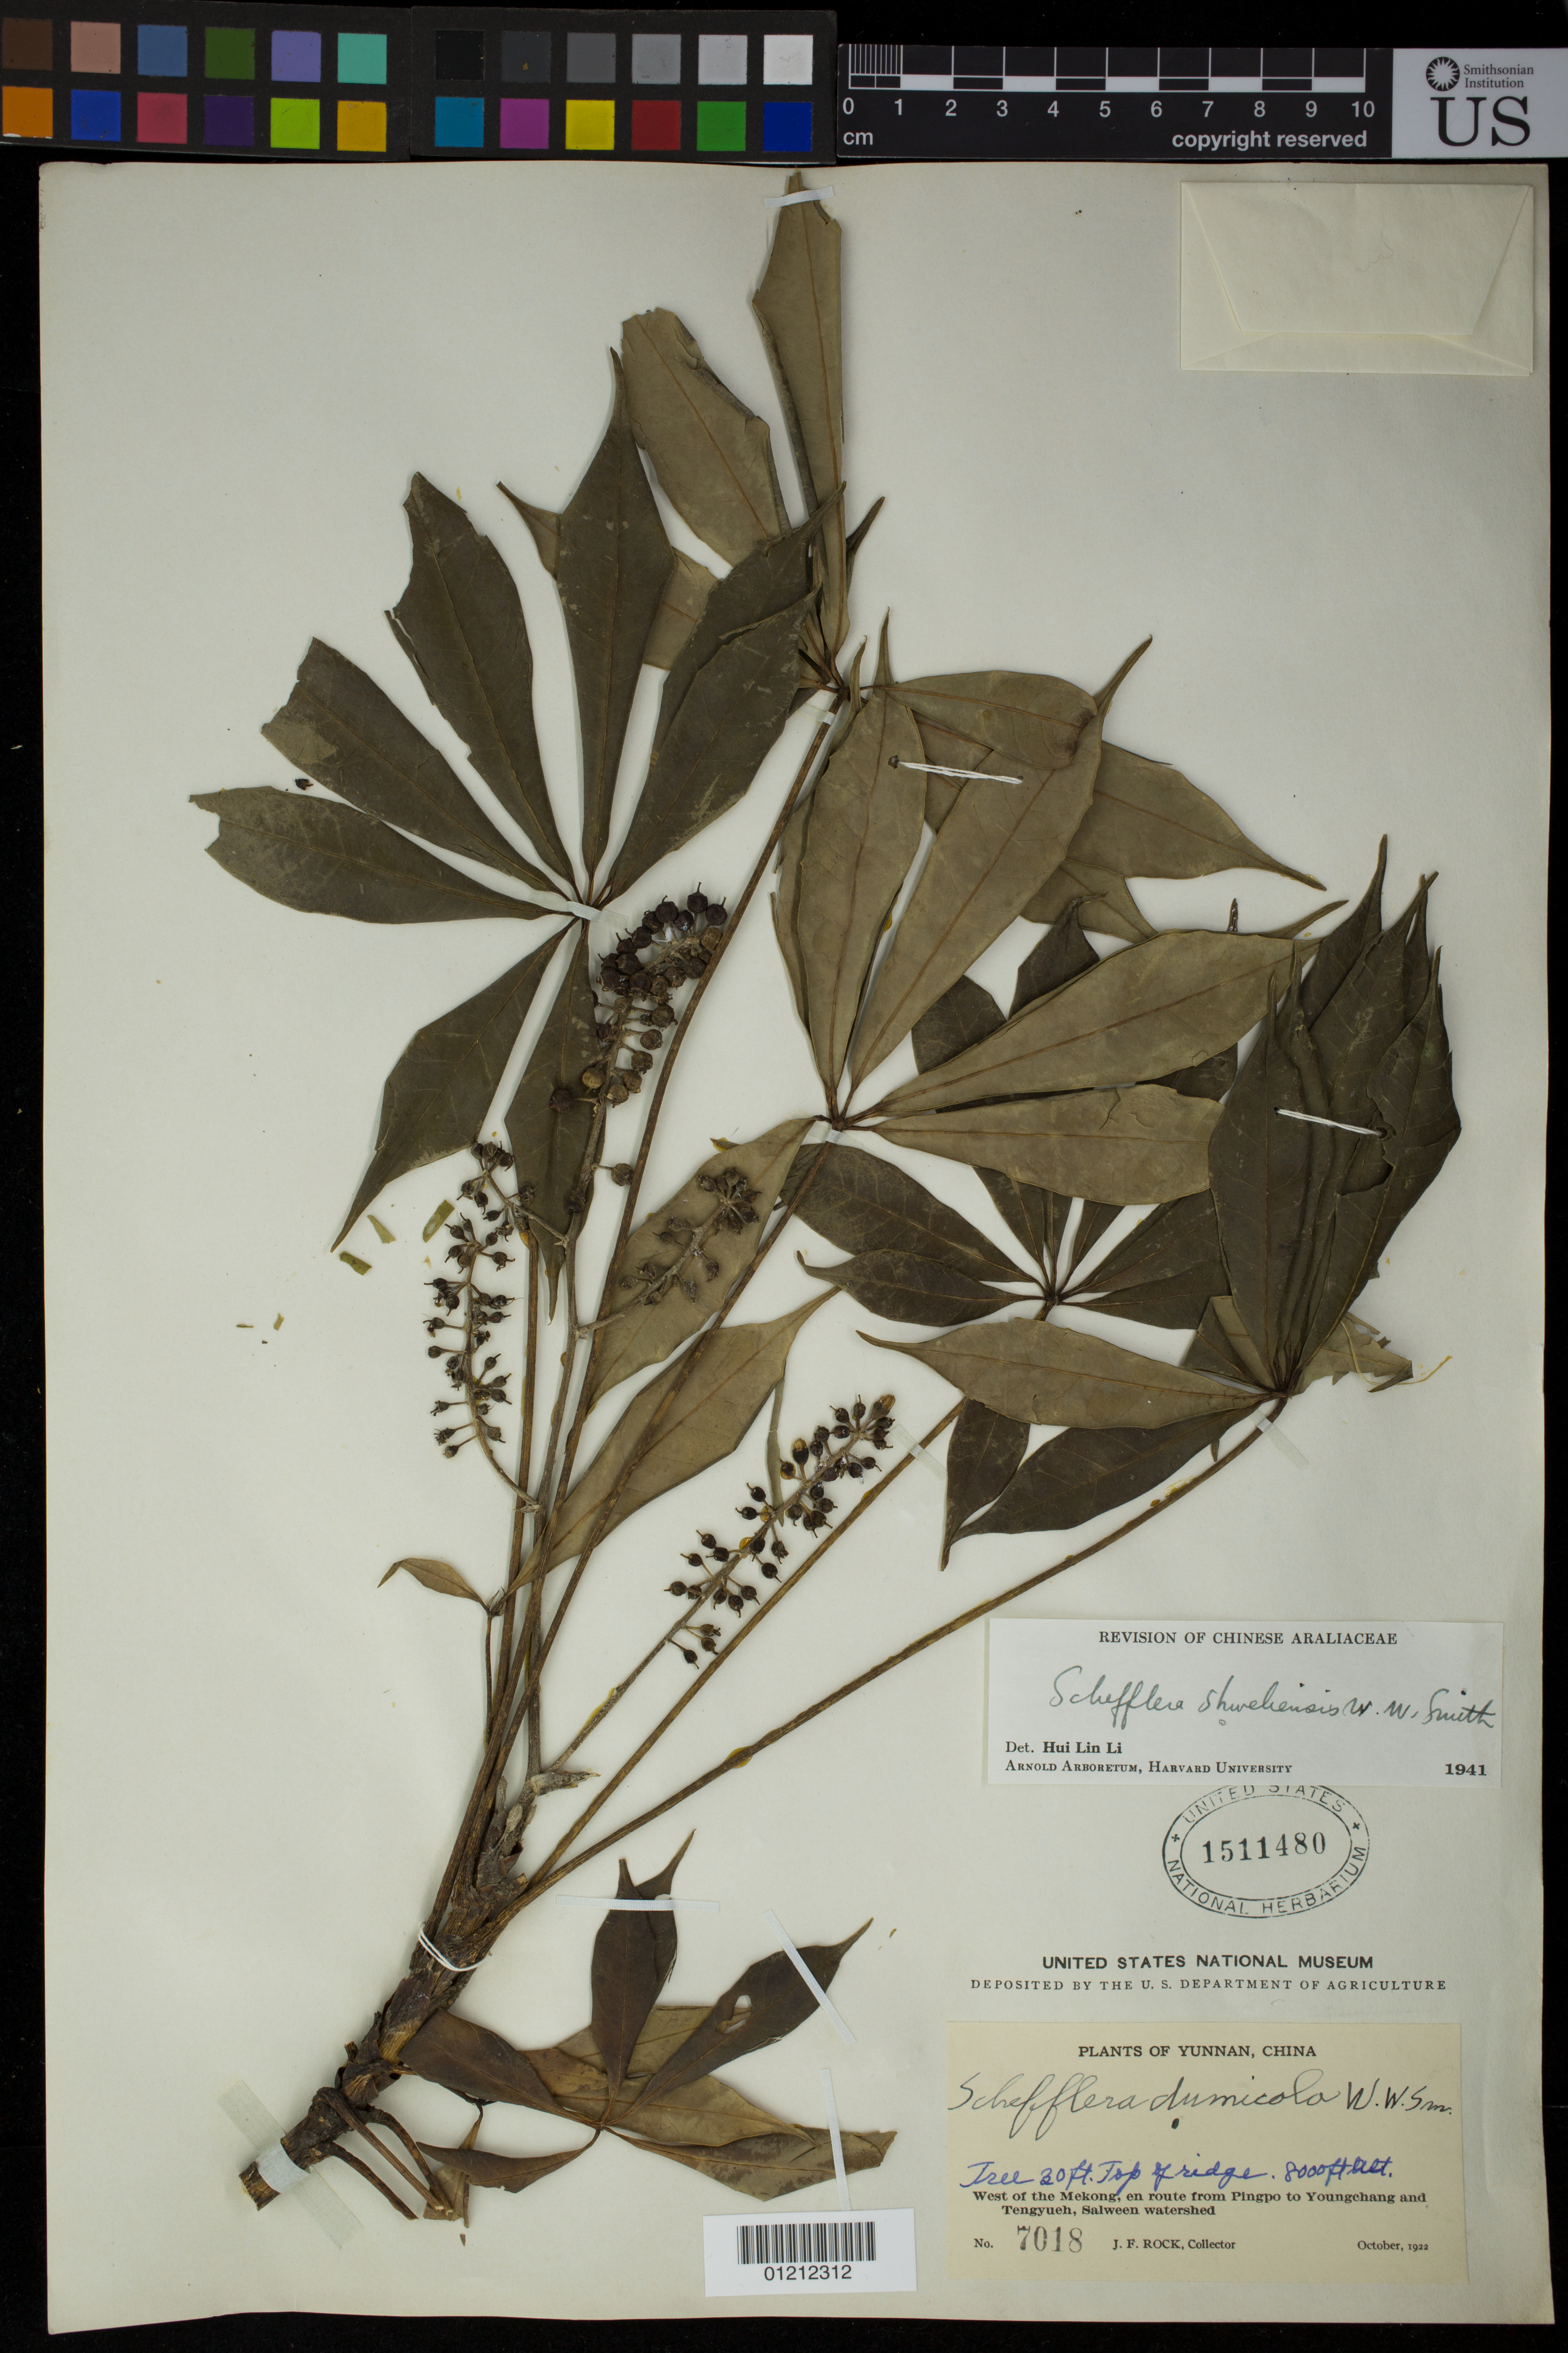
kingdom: Plantae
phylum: Tracheophyta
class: Magnoliopsida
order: Apiales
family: Araliaceae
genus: Schefflera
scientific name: Schefflera shweliensis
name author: W.W. Sm.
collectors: J. Rock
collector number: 7018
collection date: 1922-10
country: China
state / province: Yunnan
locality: West of the Mekong; en route from Pingpo to Youngchang and Tengyueh, Salween watershed. Top of ridge.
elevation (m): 2438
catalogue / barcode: US 1511480